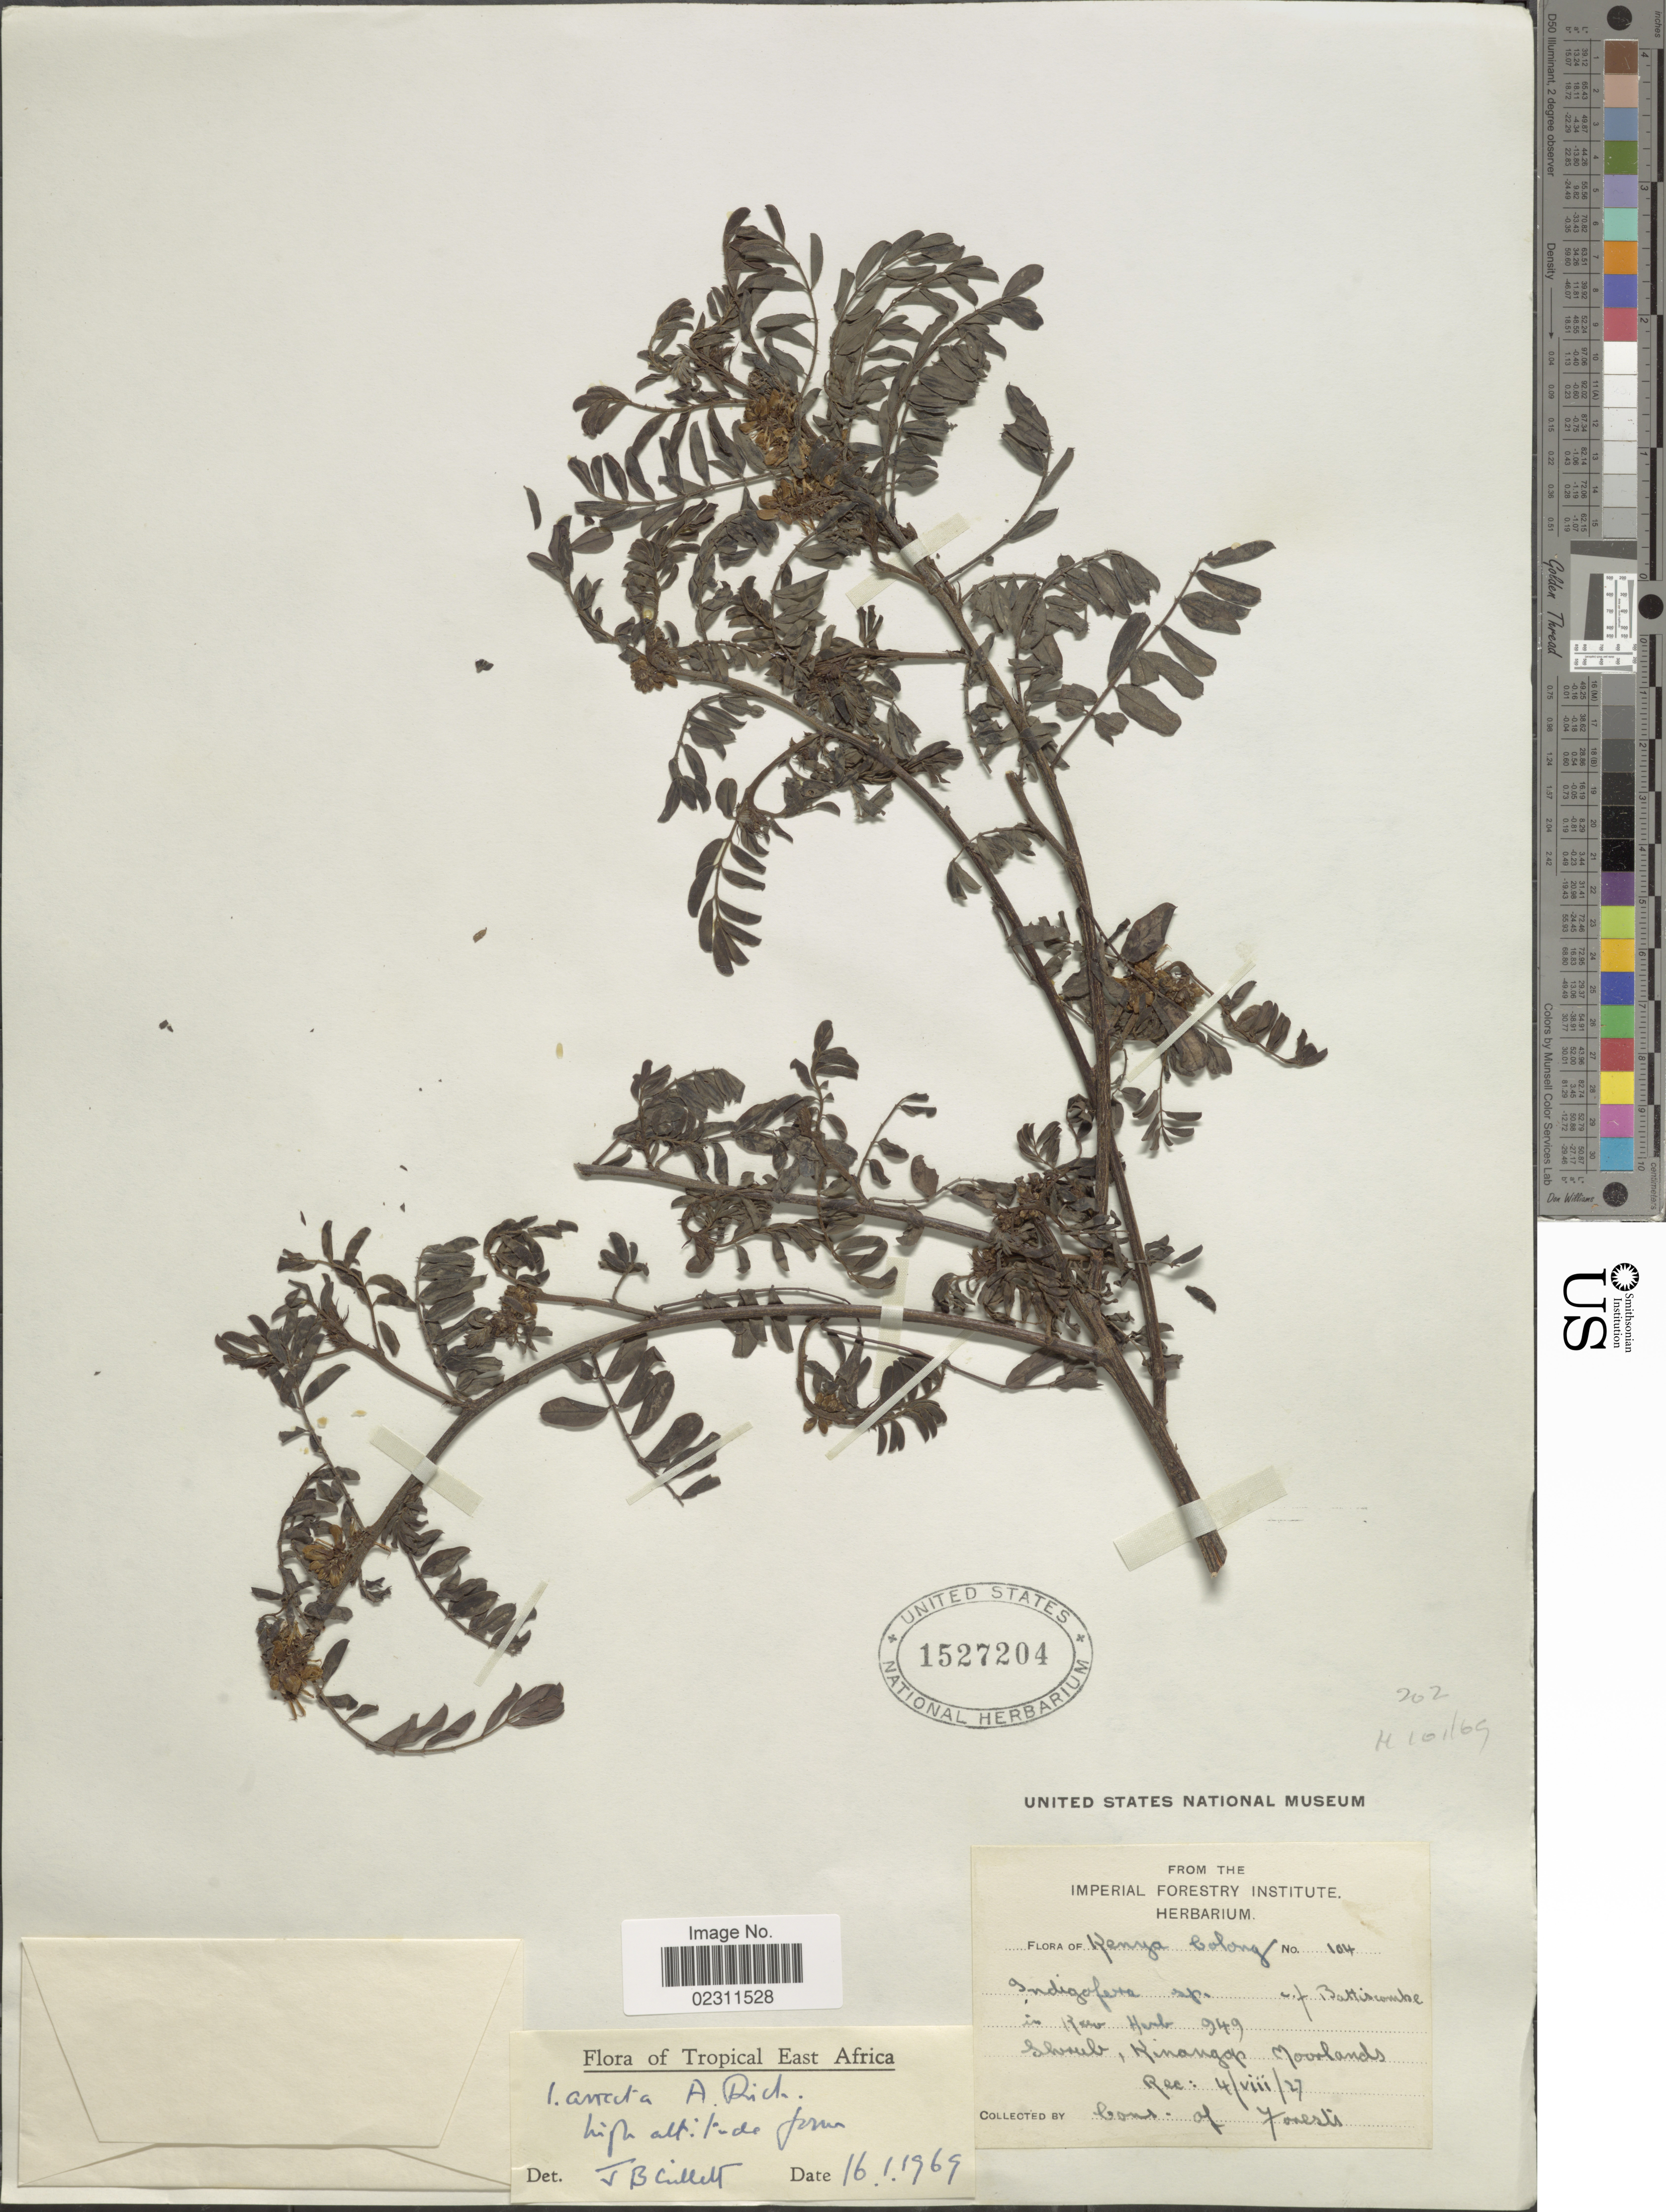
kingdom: Plantae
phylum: Tracheophyta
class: Magnoliopsida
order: Fabales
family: Fabaceae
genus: Indigofera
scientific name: Indigofera arrecta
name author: Hochst. ex A. Rich.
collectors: -. Cons. of Forests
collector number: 104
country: Kenya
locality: Kenya Colony, Kinangop Moorlands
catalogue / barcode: US 1527204